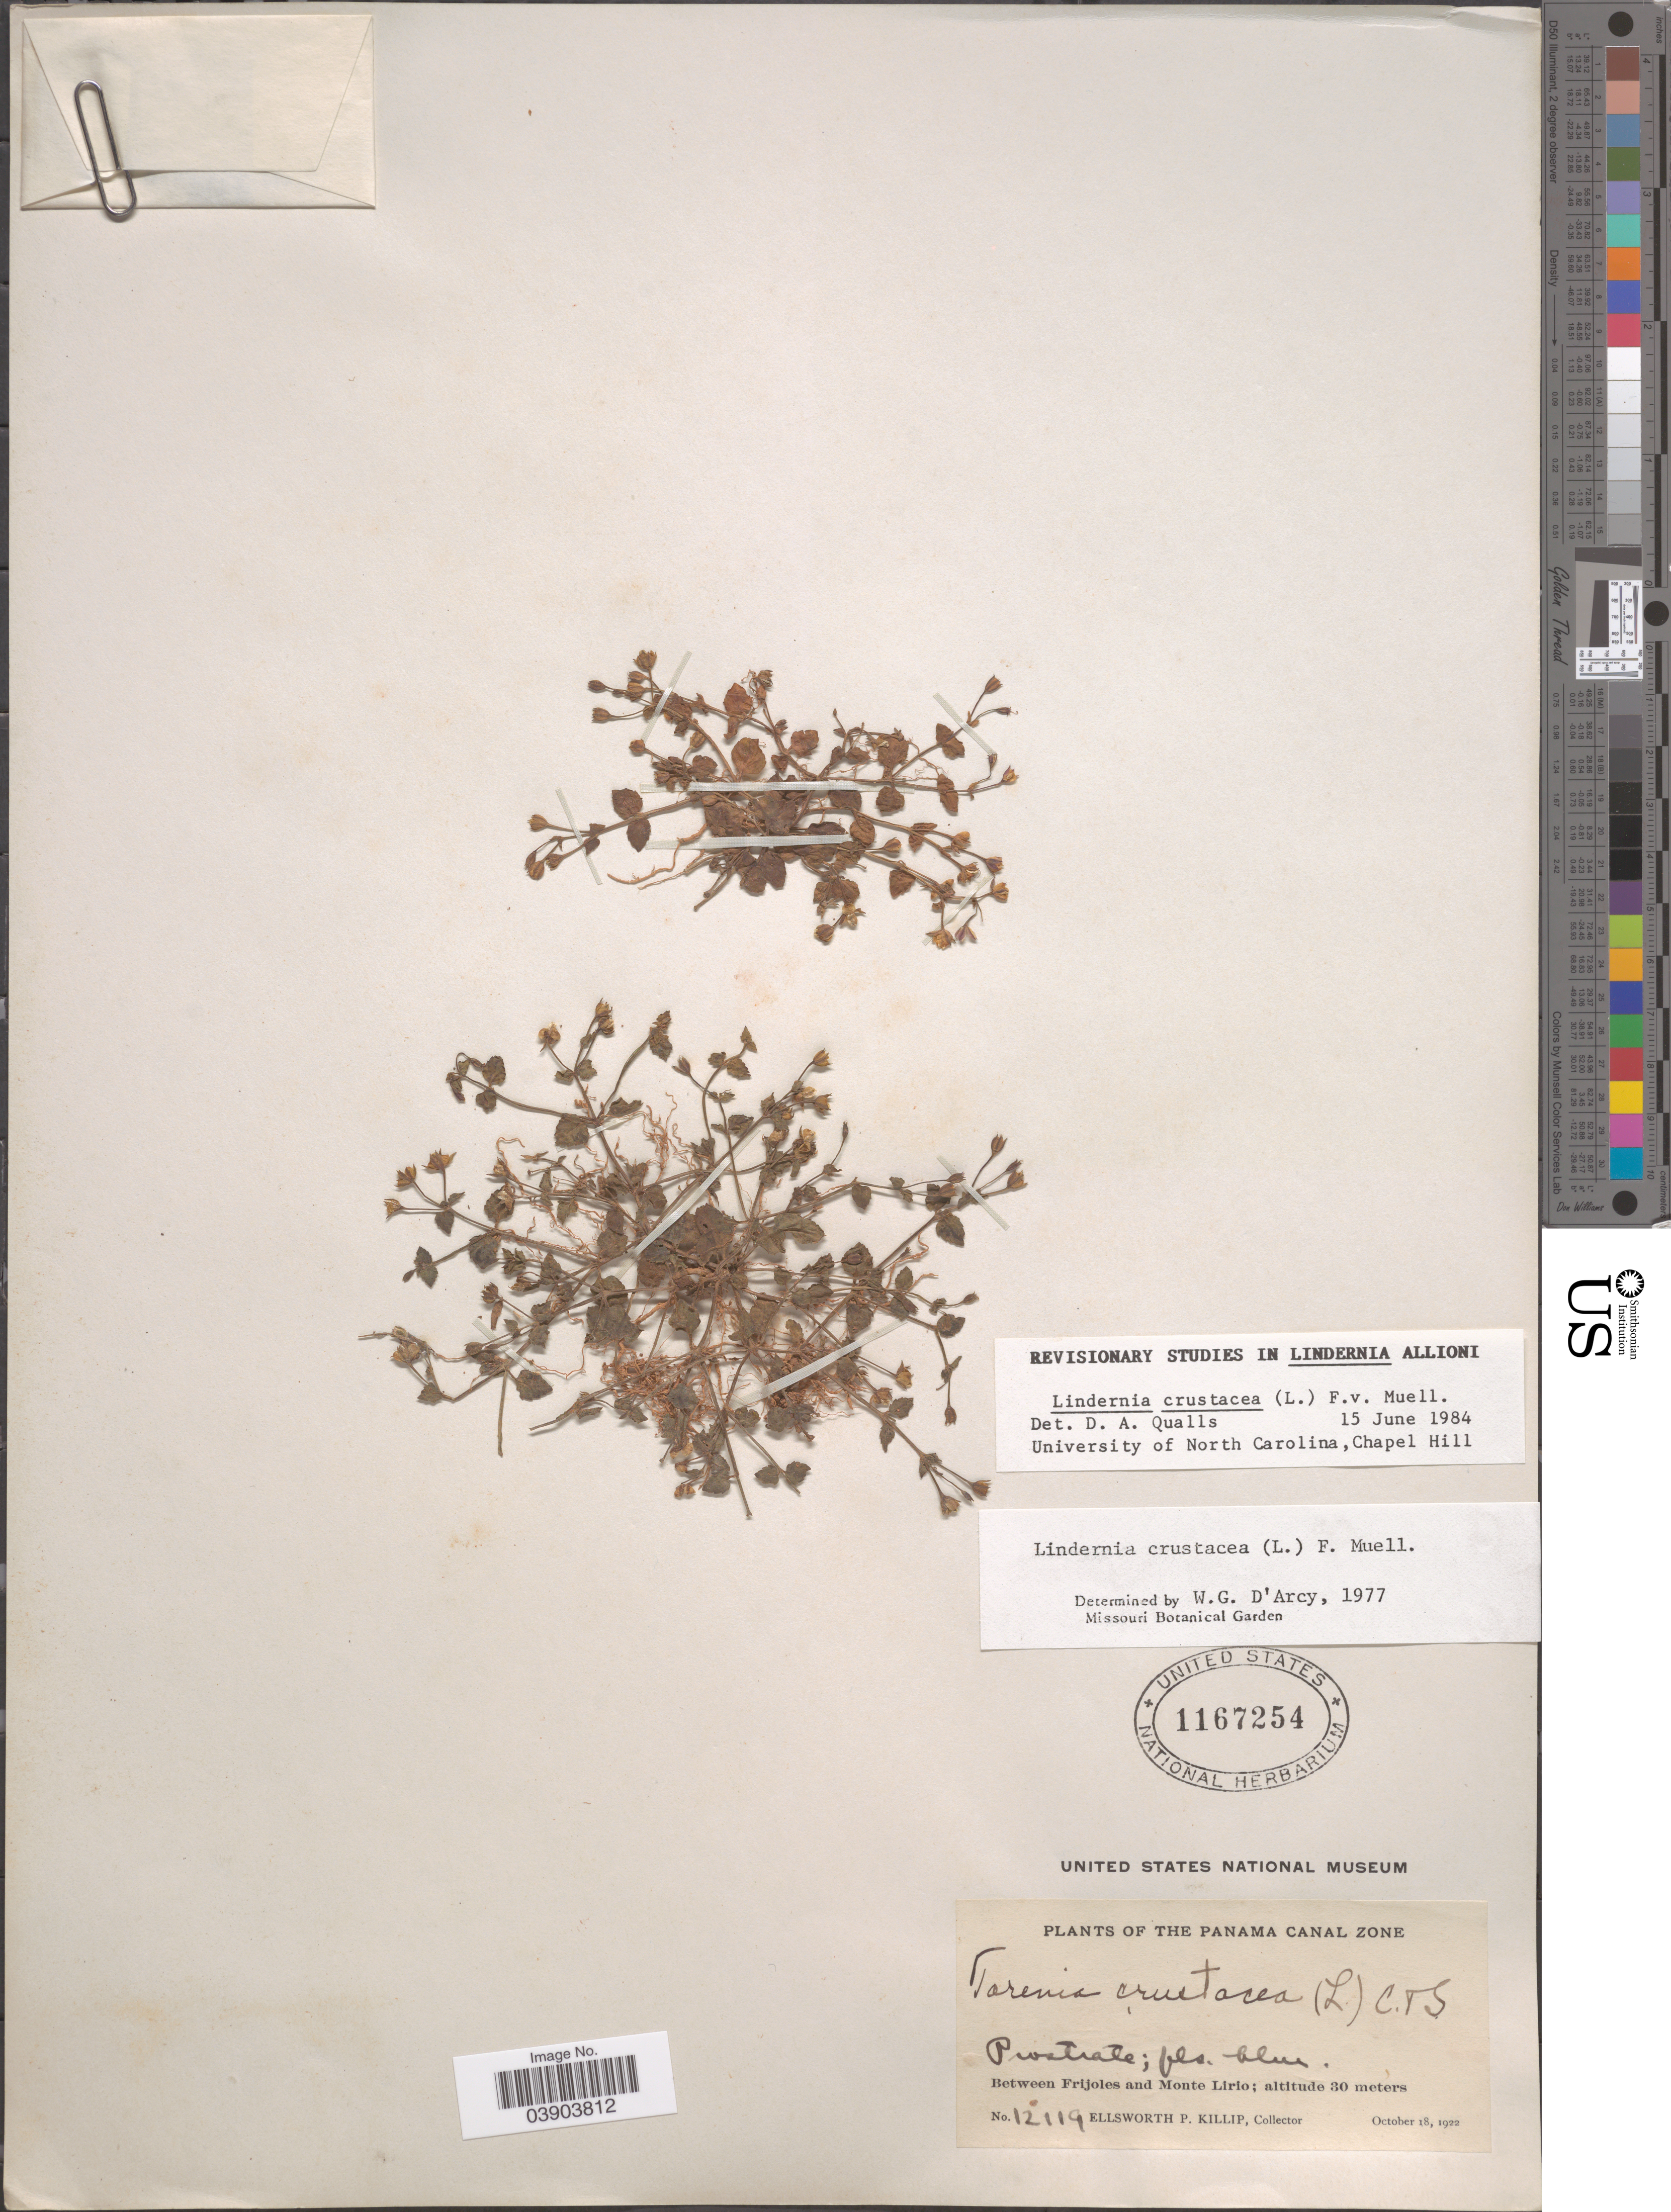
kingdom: Plantae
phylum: Tracheophyta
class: Magnoliopsida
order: Lamiales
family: Linderniaceae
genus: Lindernia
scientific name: Lindernia crustacea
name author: (L.) F. Muell.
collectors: E. P. Killip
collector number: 12119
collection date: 1922-10-18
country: Panama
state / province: Colón / Panamá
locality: Panama Canal Zone. Between Frijoles and Monte Lirio.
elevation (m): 30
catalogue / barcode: US 1167254